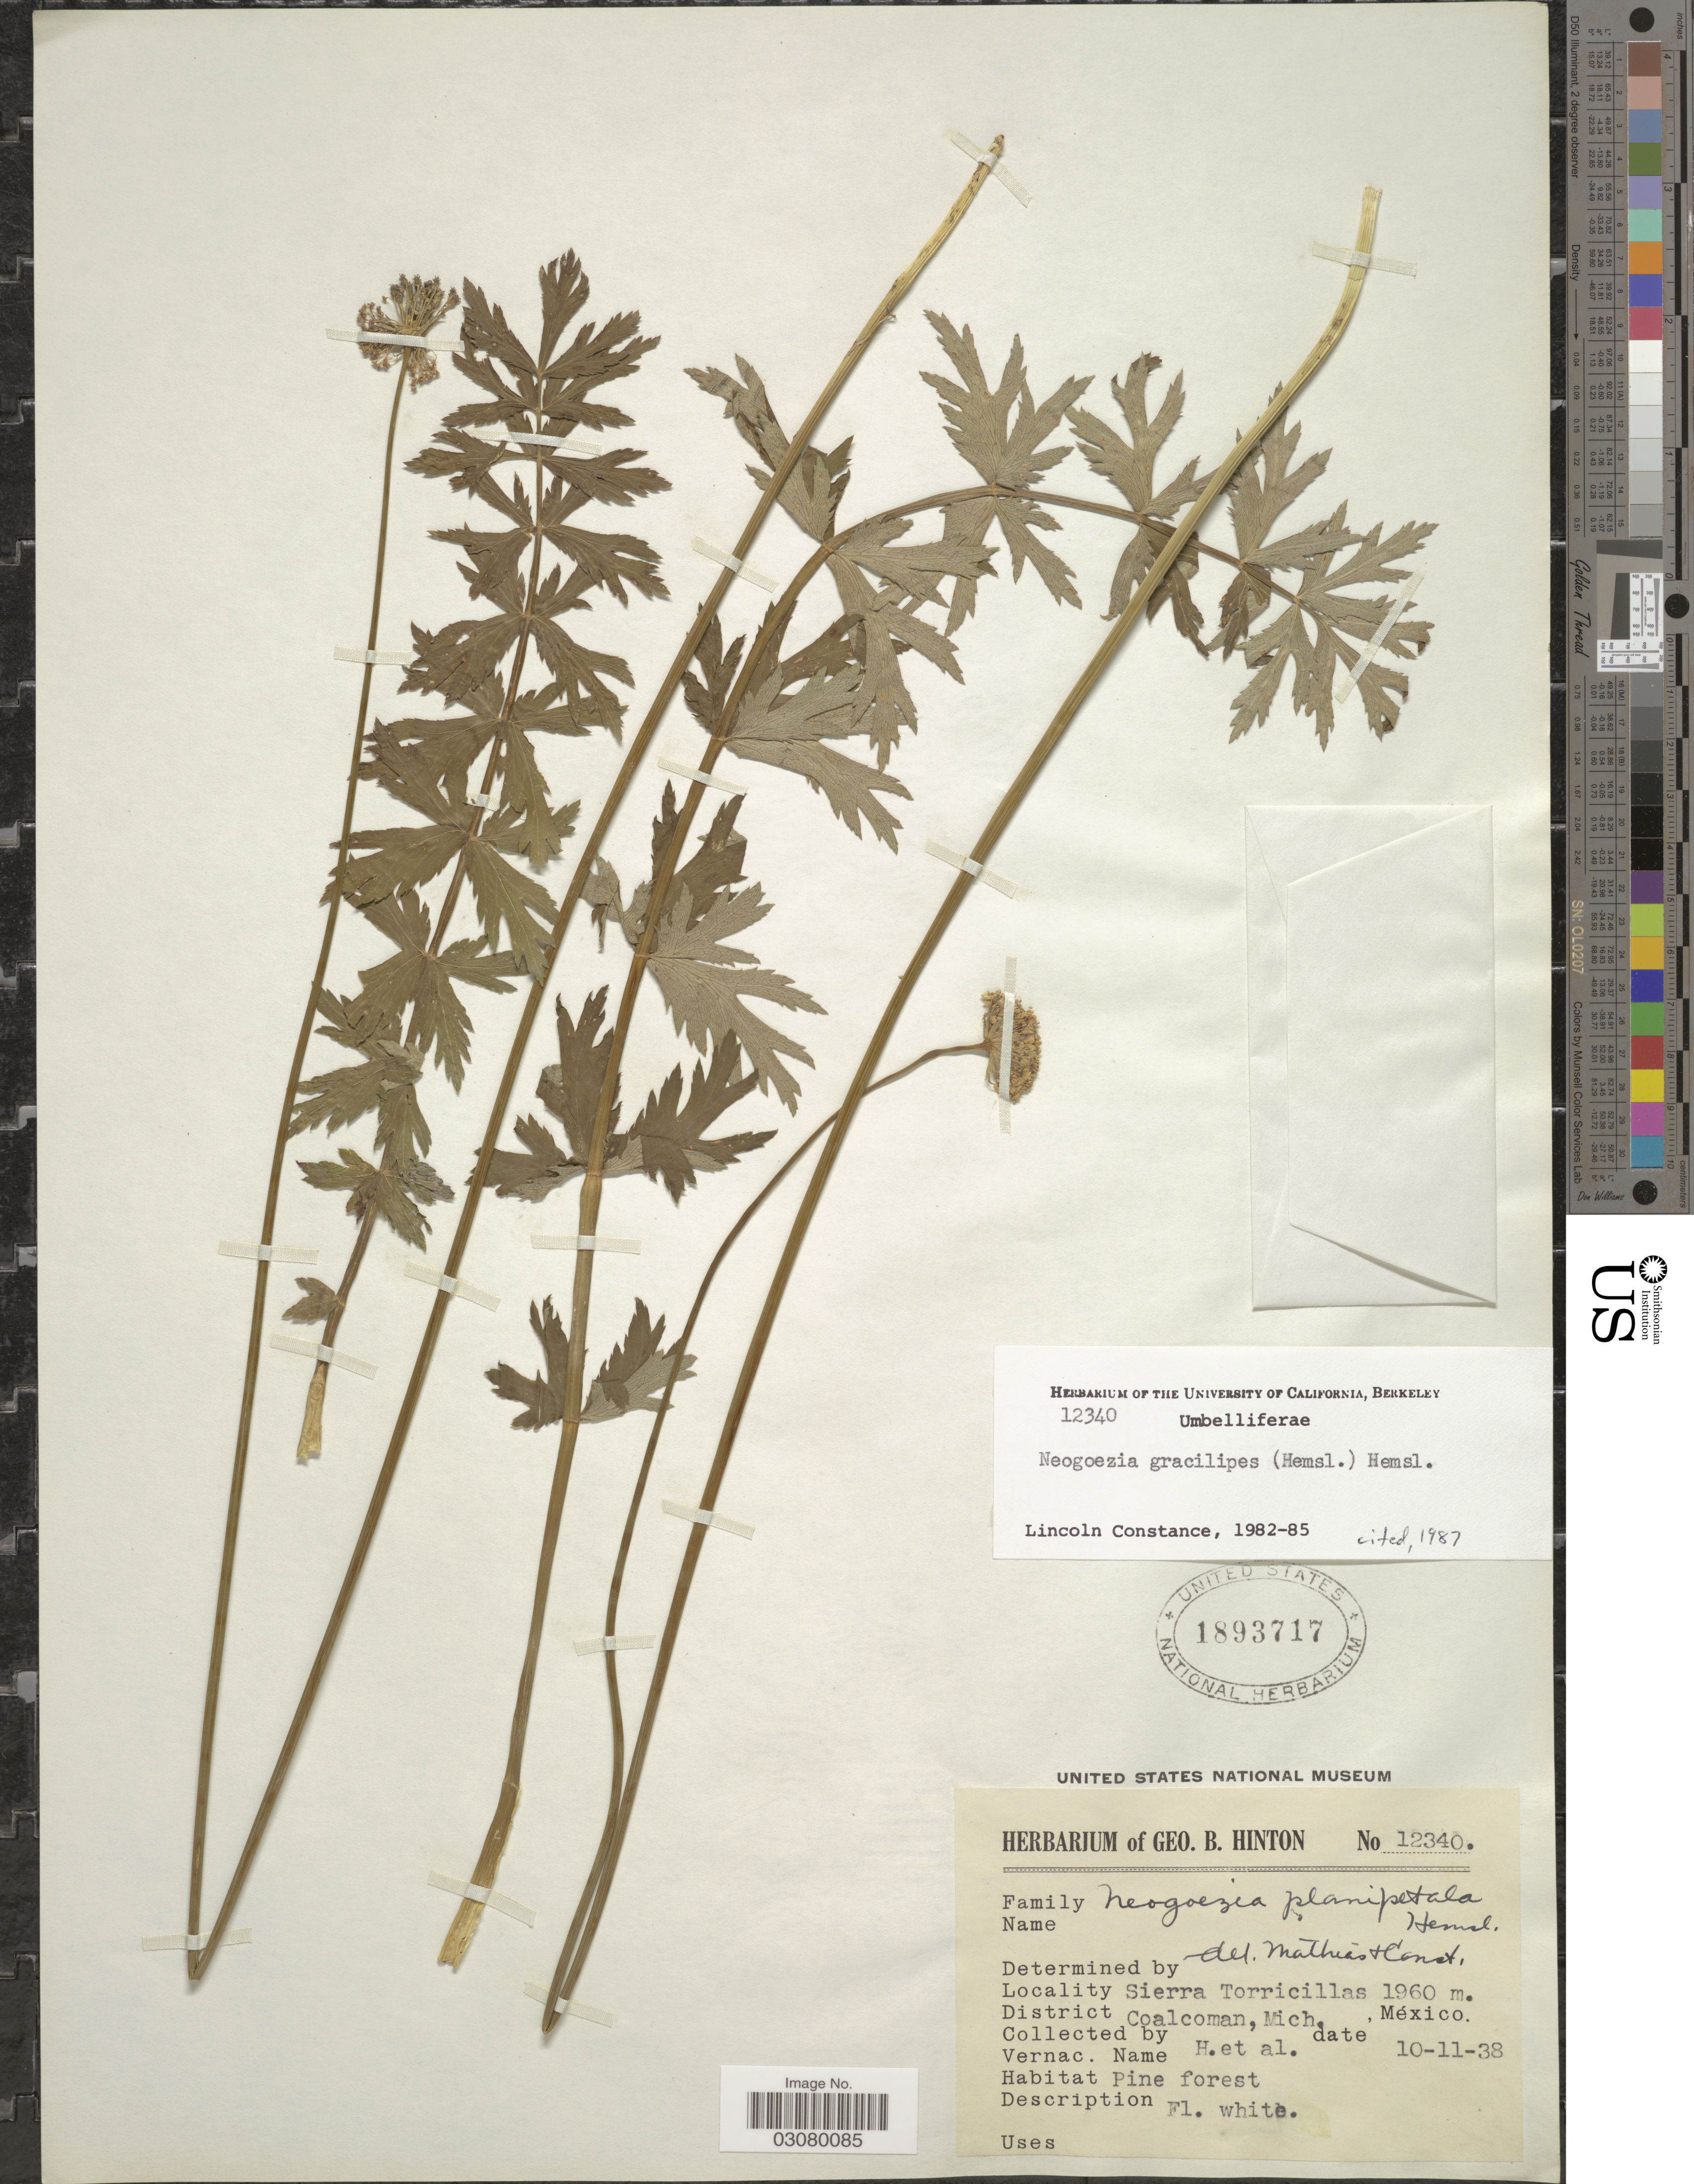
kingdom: Plantae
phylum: Tracheophyta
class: Magnoliopsida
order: Apiales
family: Apiaceae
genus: Neogoezia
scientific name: Neogoezia gracilipes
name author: (Hemsl.) Hemsl.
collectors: G. B. Hinton & et al.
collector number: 12340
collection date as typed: Transcribed d/m/y: 10/11/38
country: Mexico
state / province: Michoacán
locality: Sierra Torricillas. District Coalcoman.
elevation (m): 1960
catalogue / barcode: US 1893717